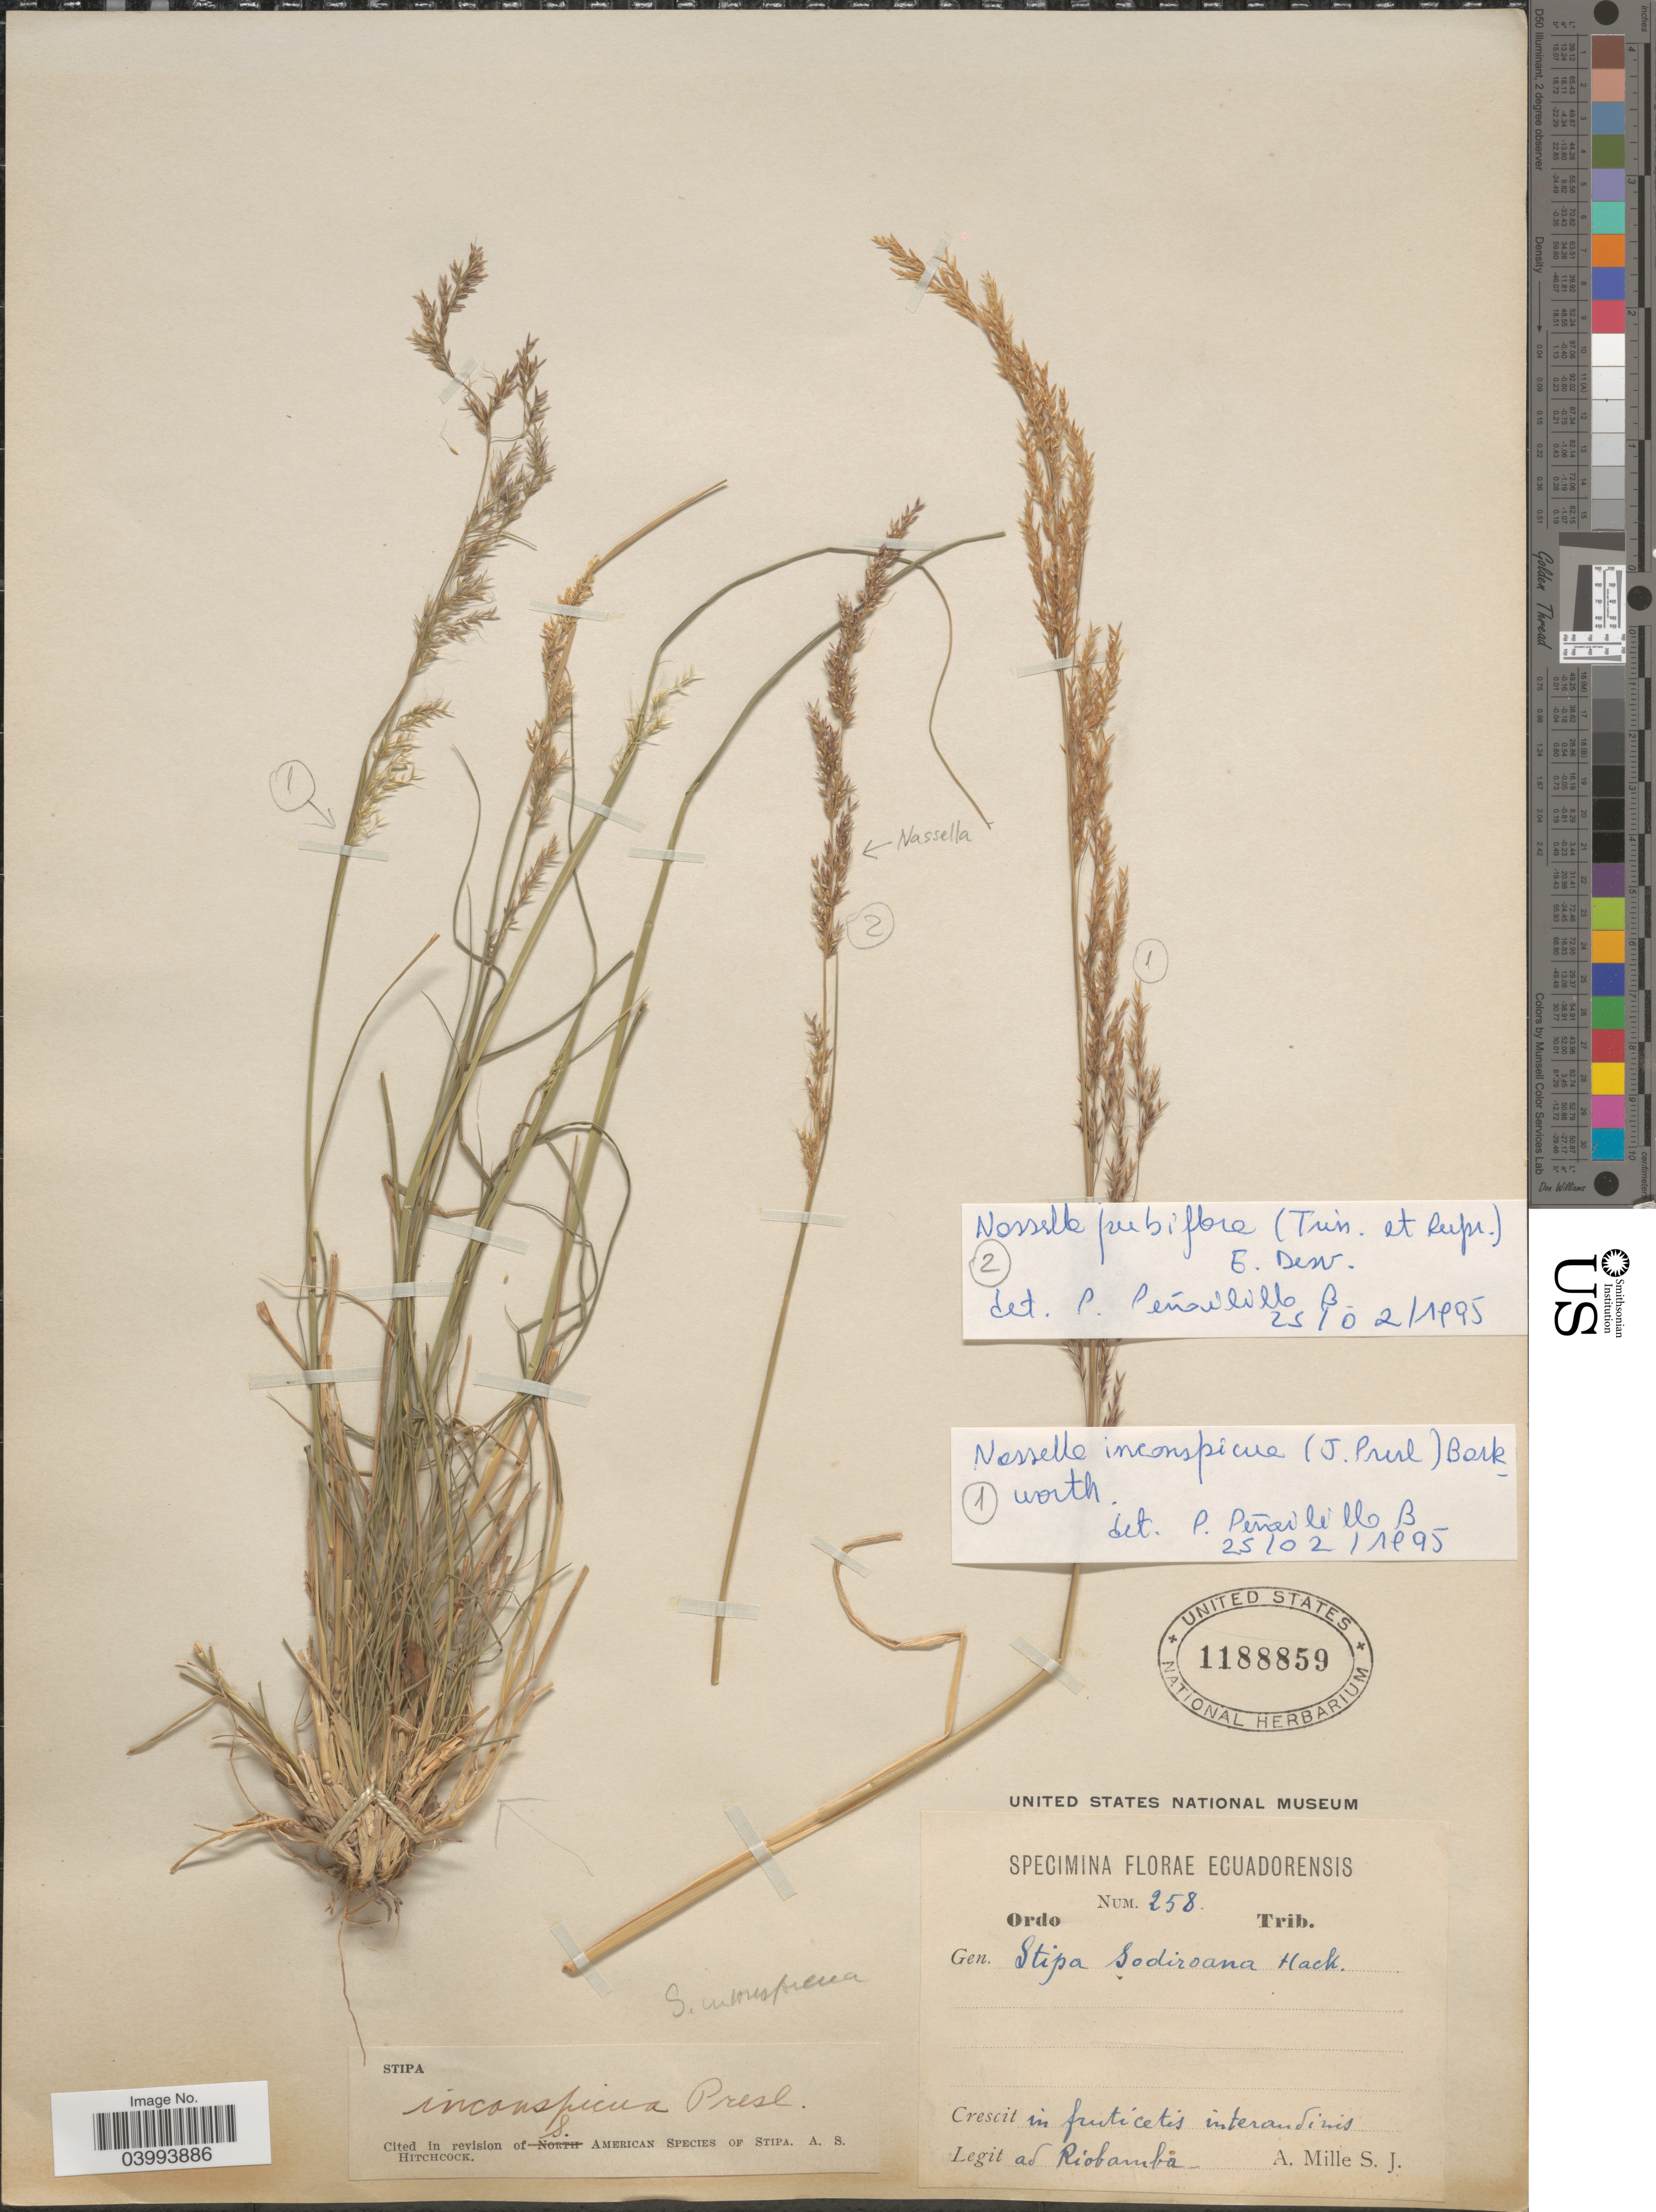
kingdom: Plantae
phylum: Tracheophyta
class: Liliopsida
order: Poales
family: Poaceae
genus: Nassella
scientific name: Nassella inconspicua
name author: (J. Presl) Barkworth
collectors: A. Mille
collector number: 258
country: Ecuador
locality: Crescit in frutícetis interandinis ad Riobamba.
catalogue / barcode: US 1188859